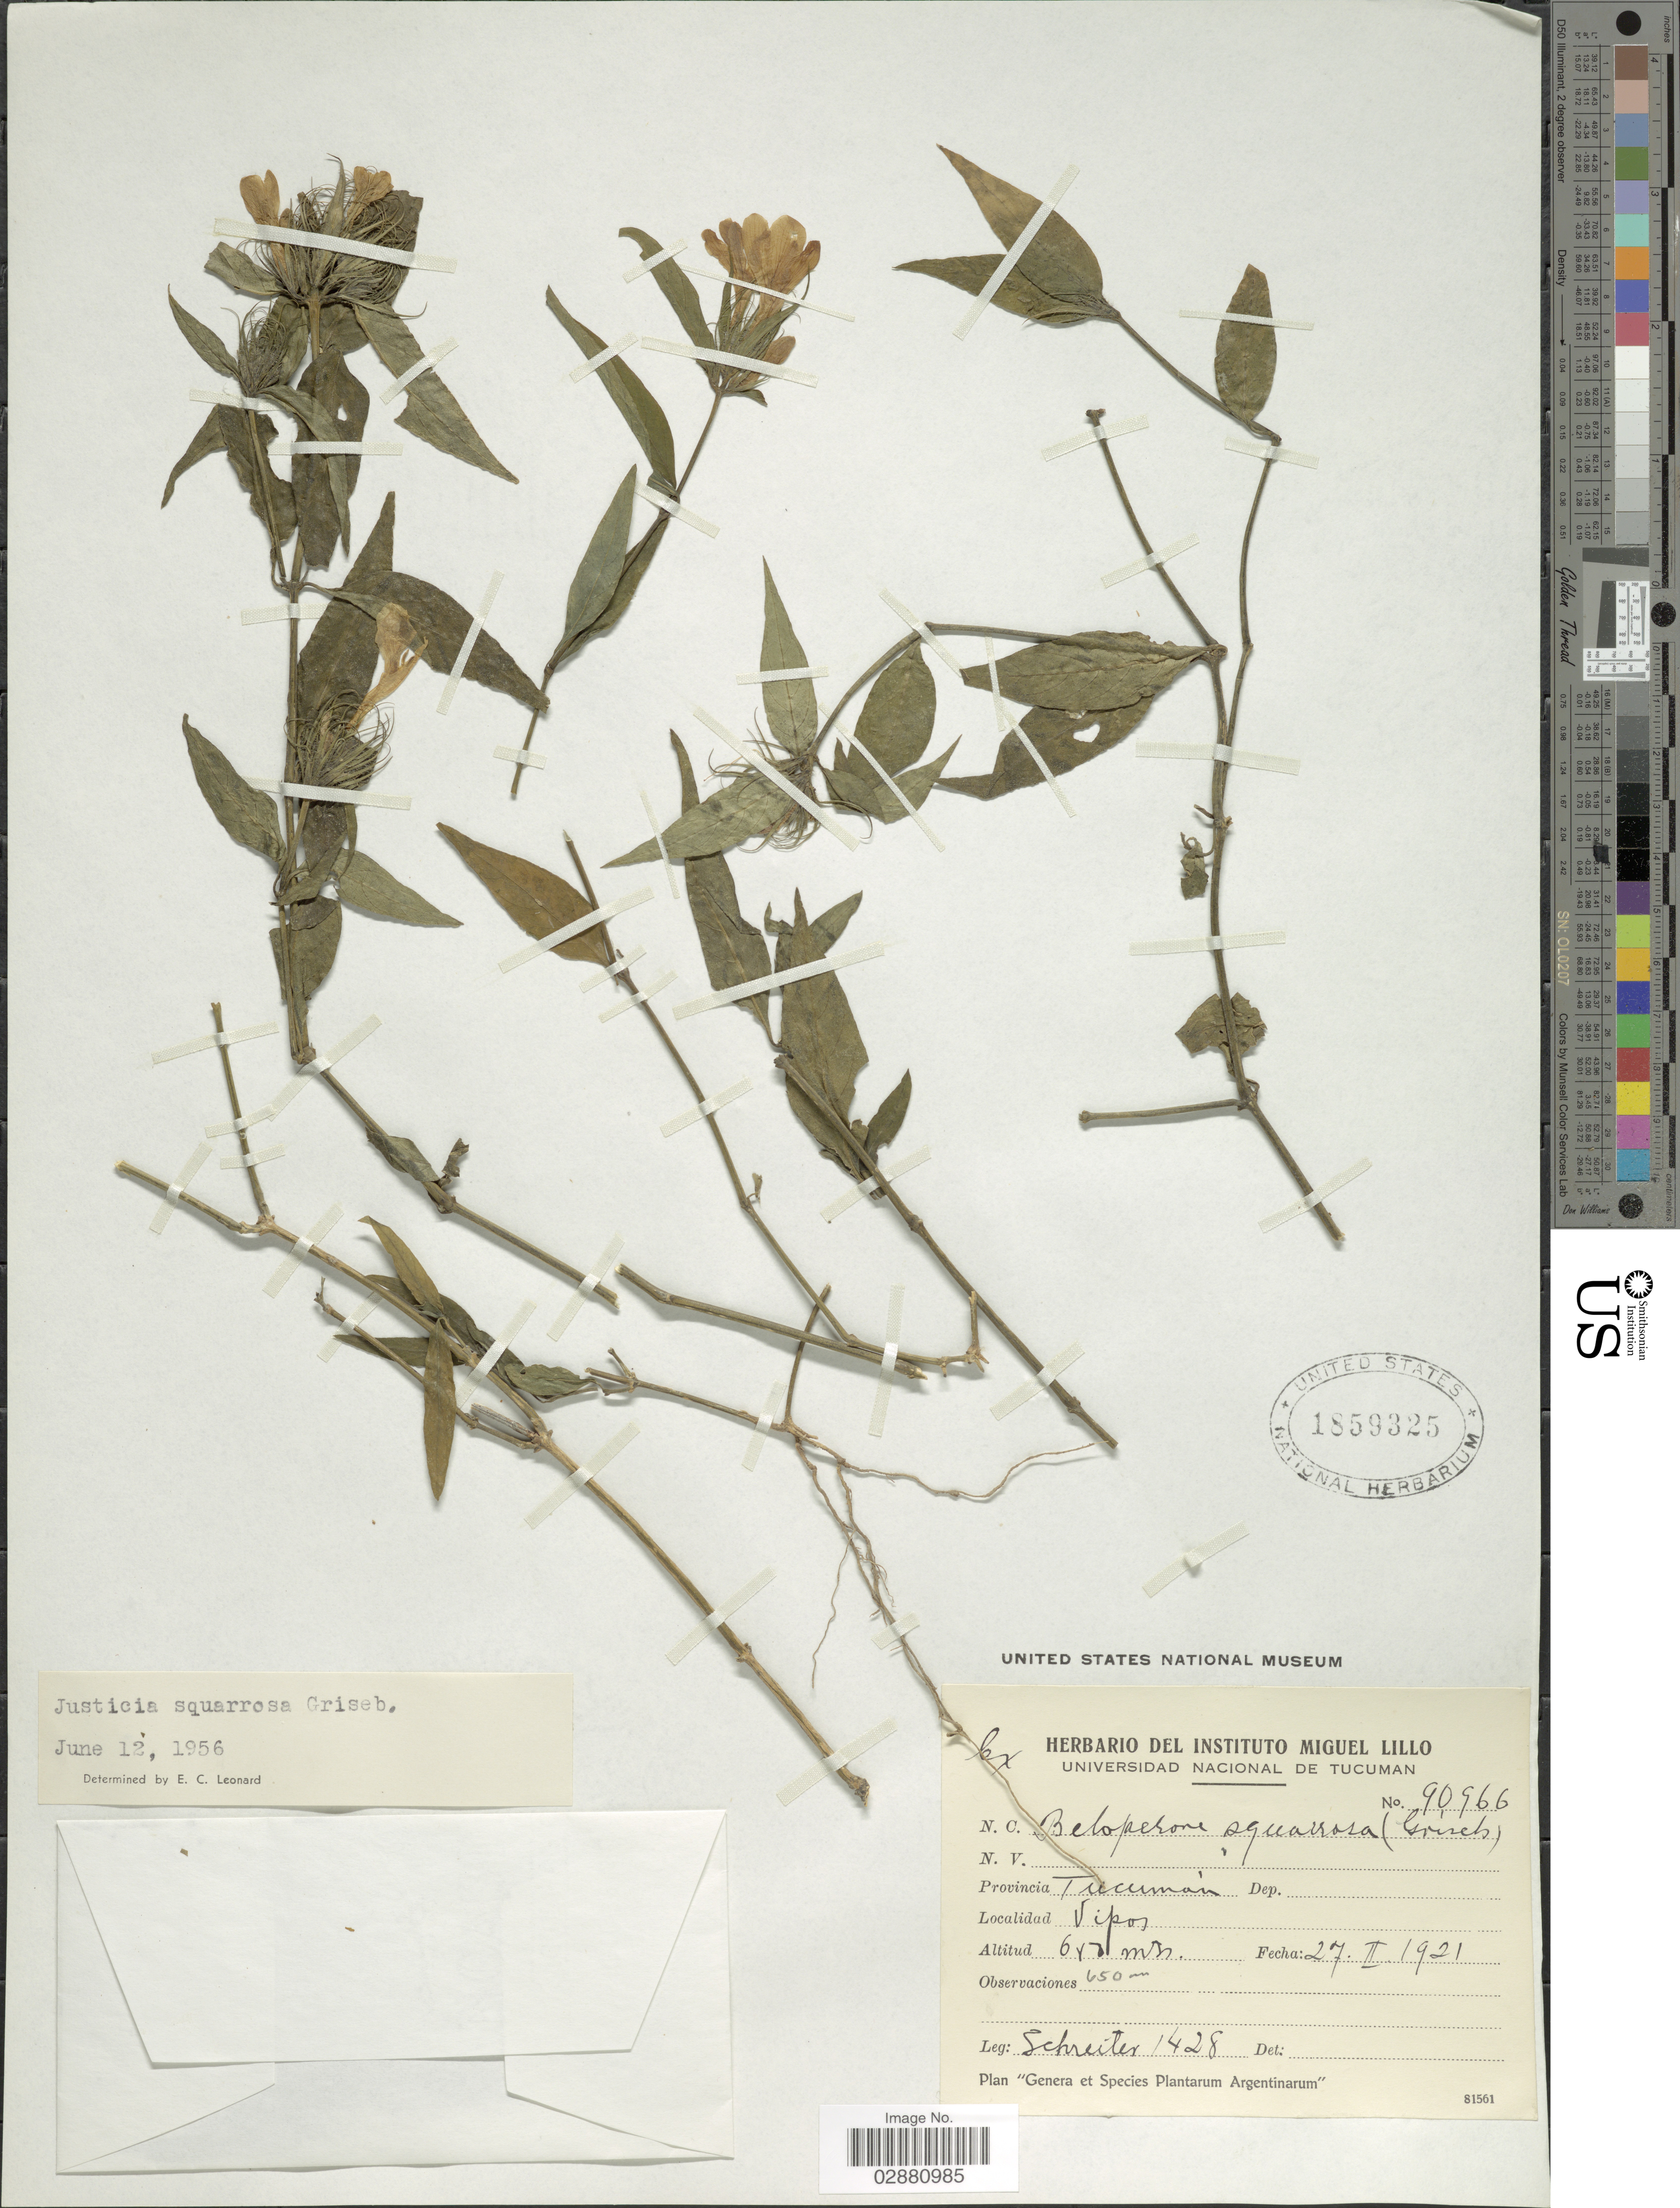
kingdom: Plantae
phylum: Tracheophyta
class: Magnoliopsida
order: Lamiales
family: Acanthaceae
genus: Justicia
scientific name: Justicia squarrosa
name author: Griseb.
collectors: -. Schreiter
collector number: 1428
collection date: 1921-02-27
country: Argentina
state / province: Tucuman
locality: Provincia Tucumán. Vipos.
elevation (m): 650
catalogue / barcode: US 1859325